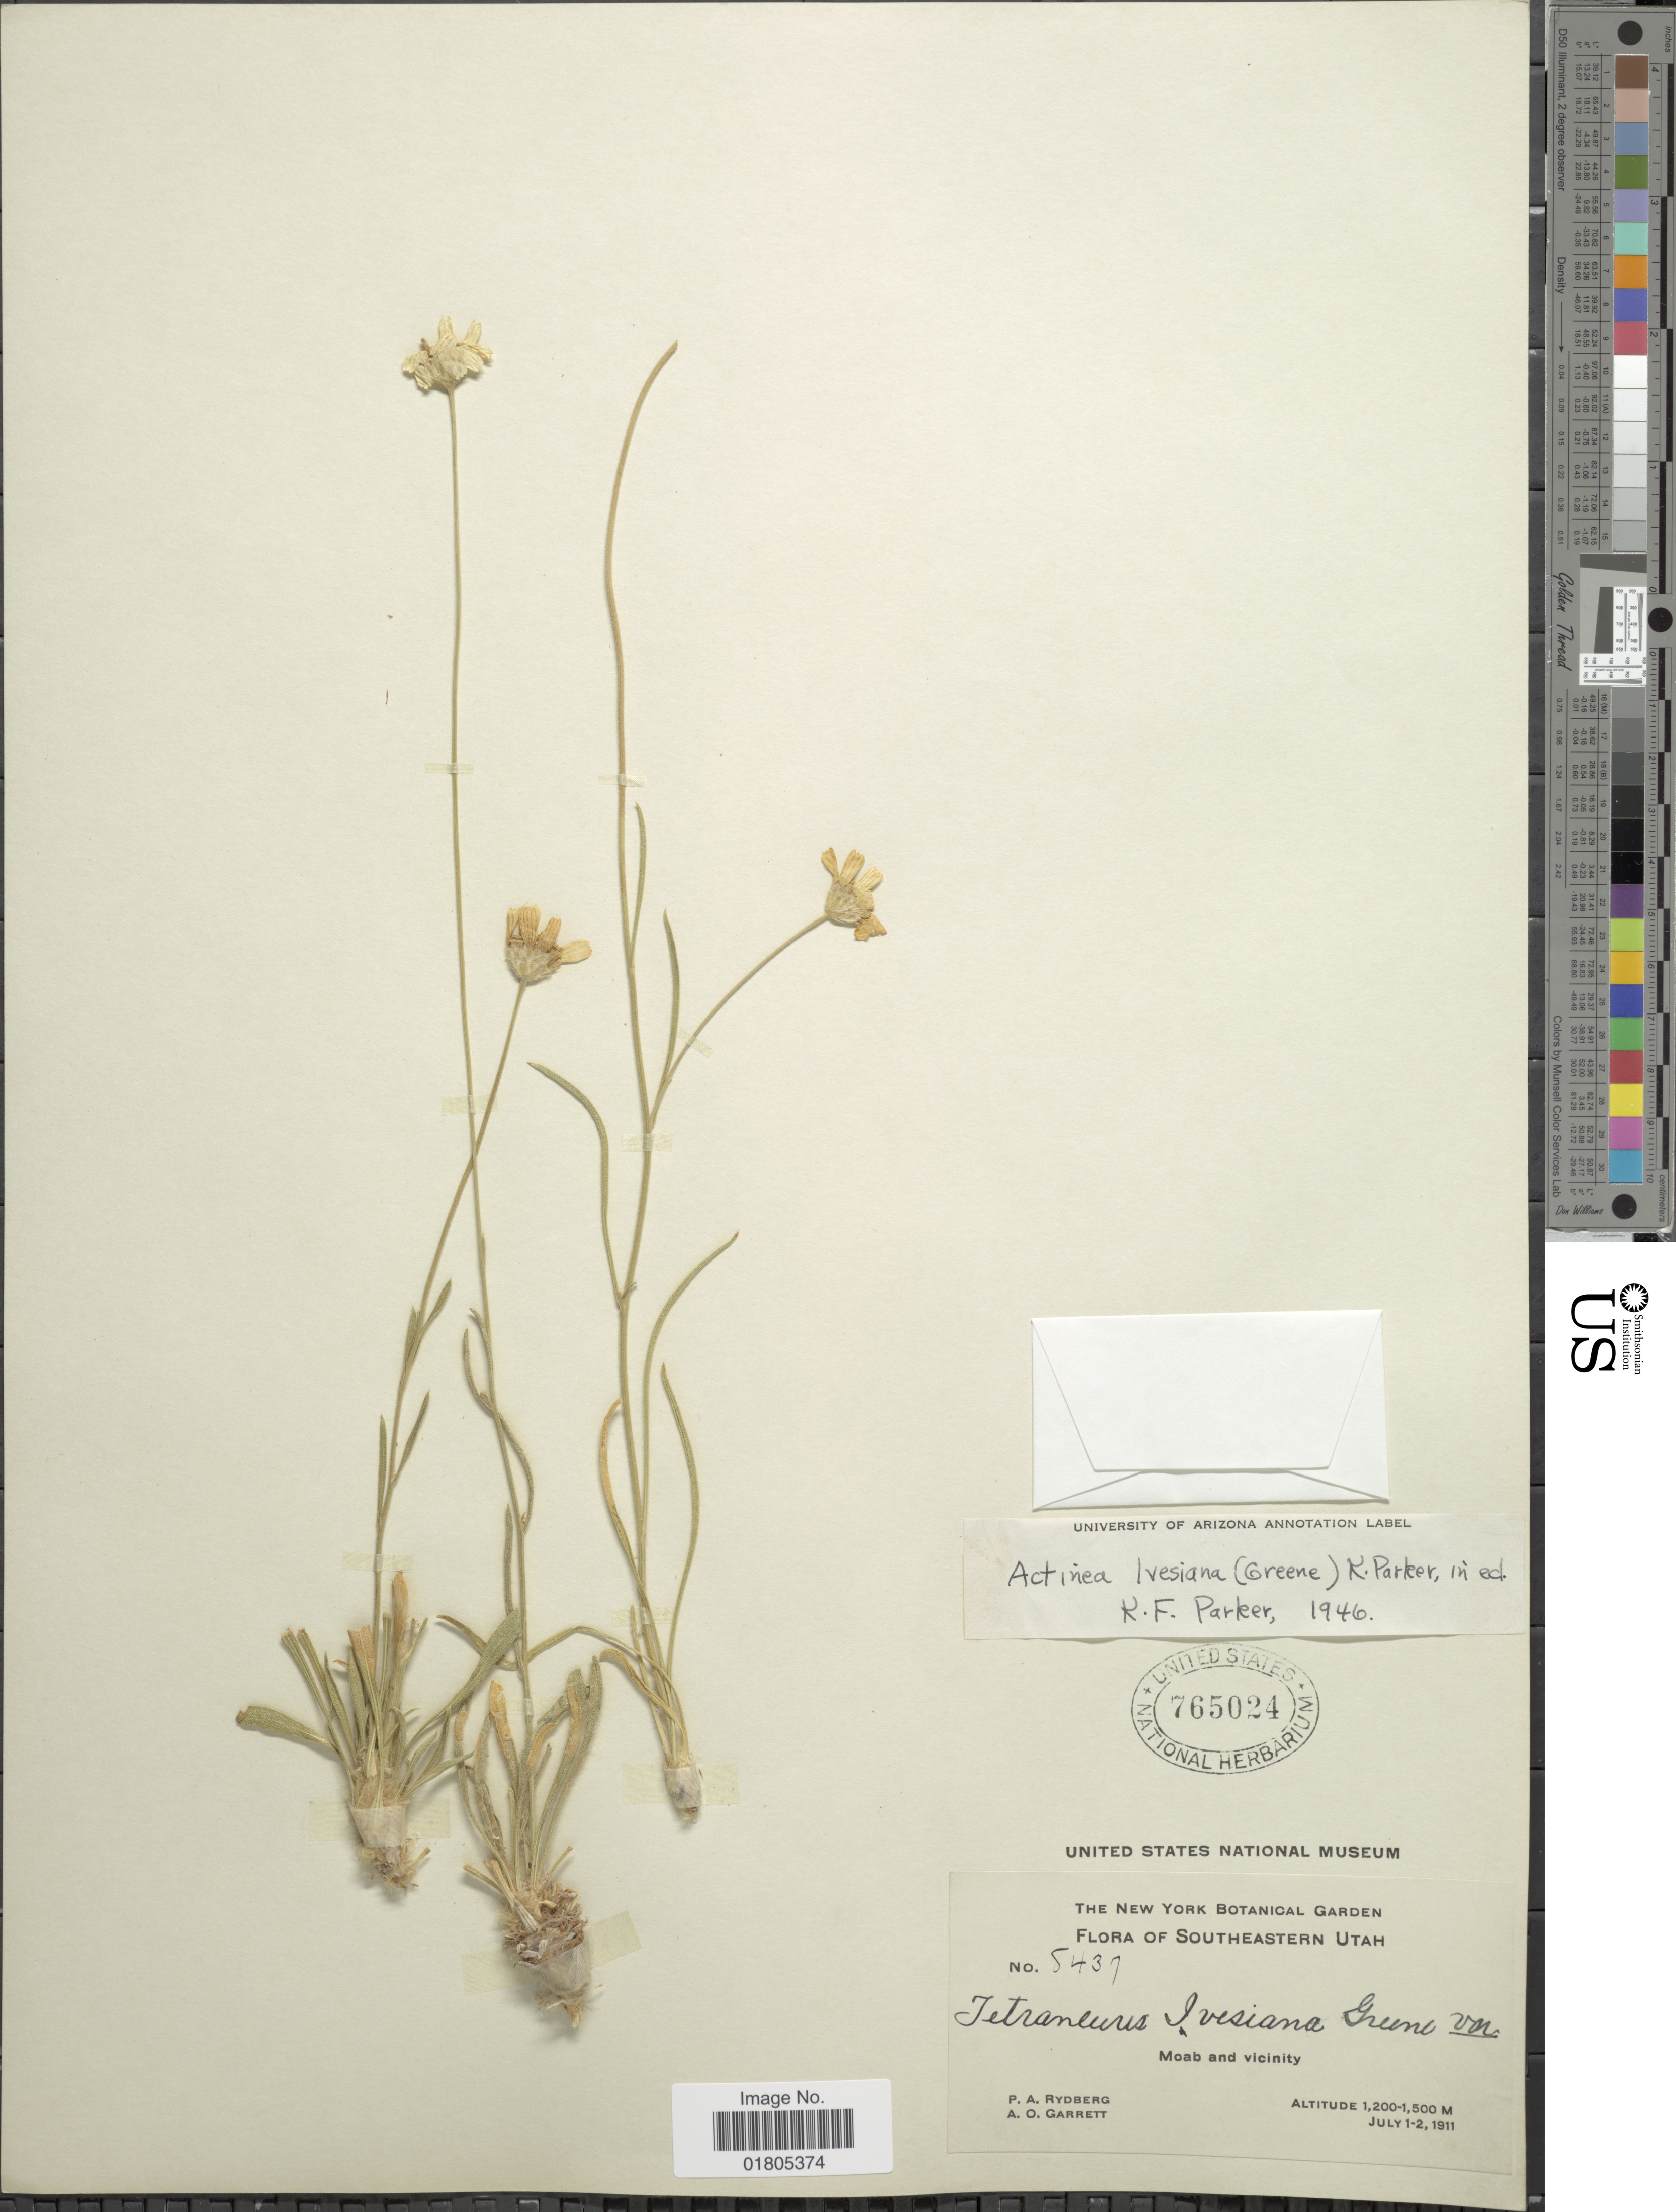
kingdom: Plantae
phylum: Tracheophyta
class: Magnoliopsida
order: Asterales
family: Asteraceae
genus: Actinea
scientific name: Actinea ivesiana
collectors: P. A. Rydberg & A. O. Garrett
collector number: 5437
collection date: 1911-07-01/1911-07-02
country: United States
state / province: Utah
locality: Southeastern Utah. Moab and vicinity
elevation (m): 1200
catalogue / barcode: US 765024